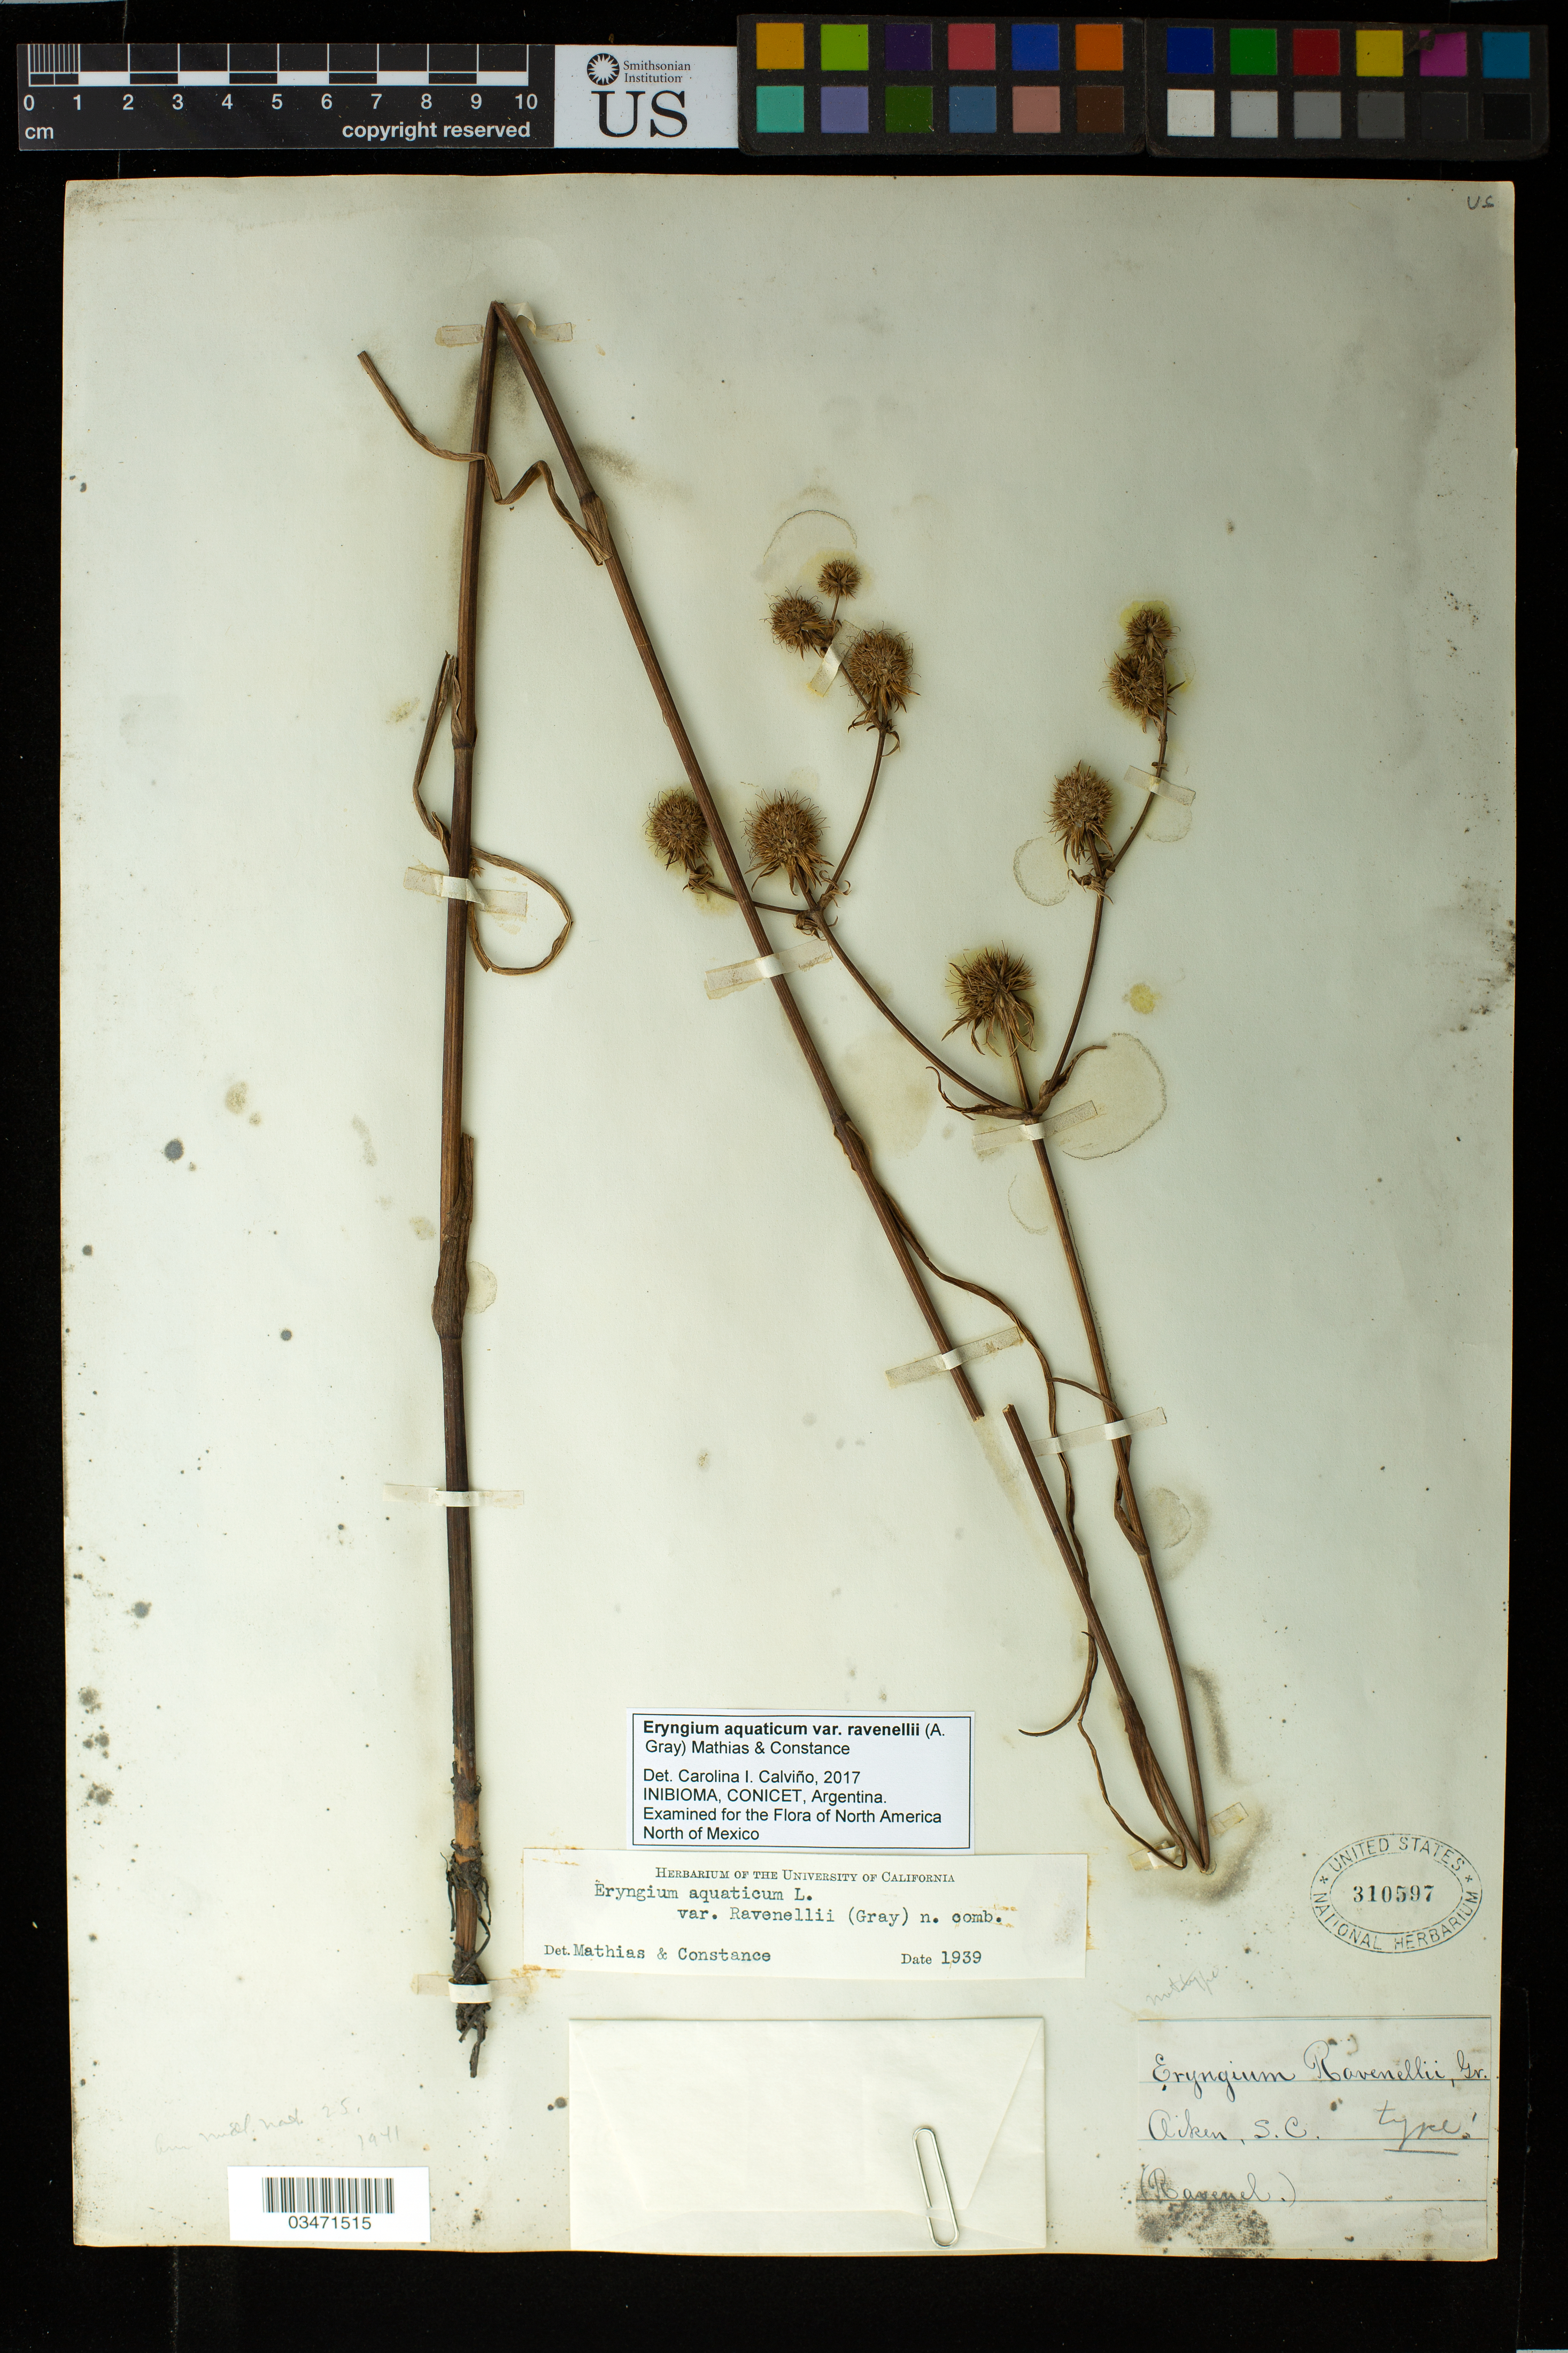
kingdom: Plantae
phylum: Tracheophyta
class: Magnoliopsida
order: Apiales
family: Apiaceae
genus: Eryngium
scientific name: Eryngium aquaticum var. ravenellii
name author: (A. Gray) Mathias & Constance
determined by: Calviño, C. I.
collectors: H. Ravenel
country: United States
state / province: South Carolina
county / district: Aiken County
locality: Aiken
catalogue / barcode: US 310597